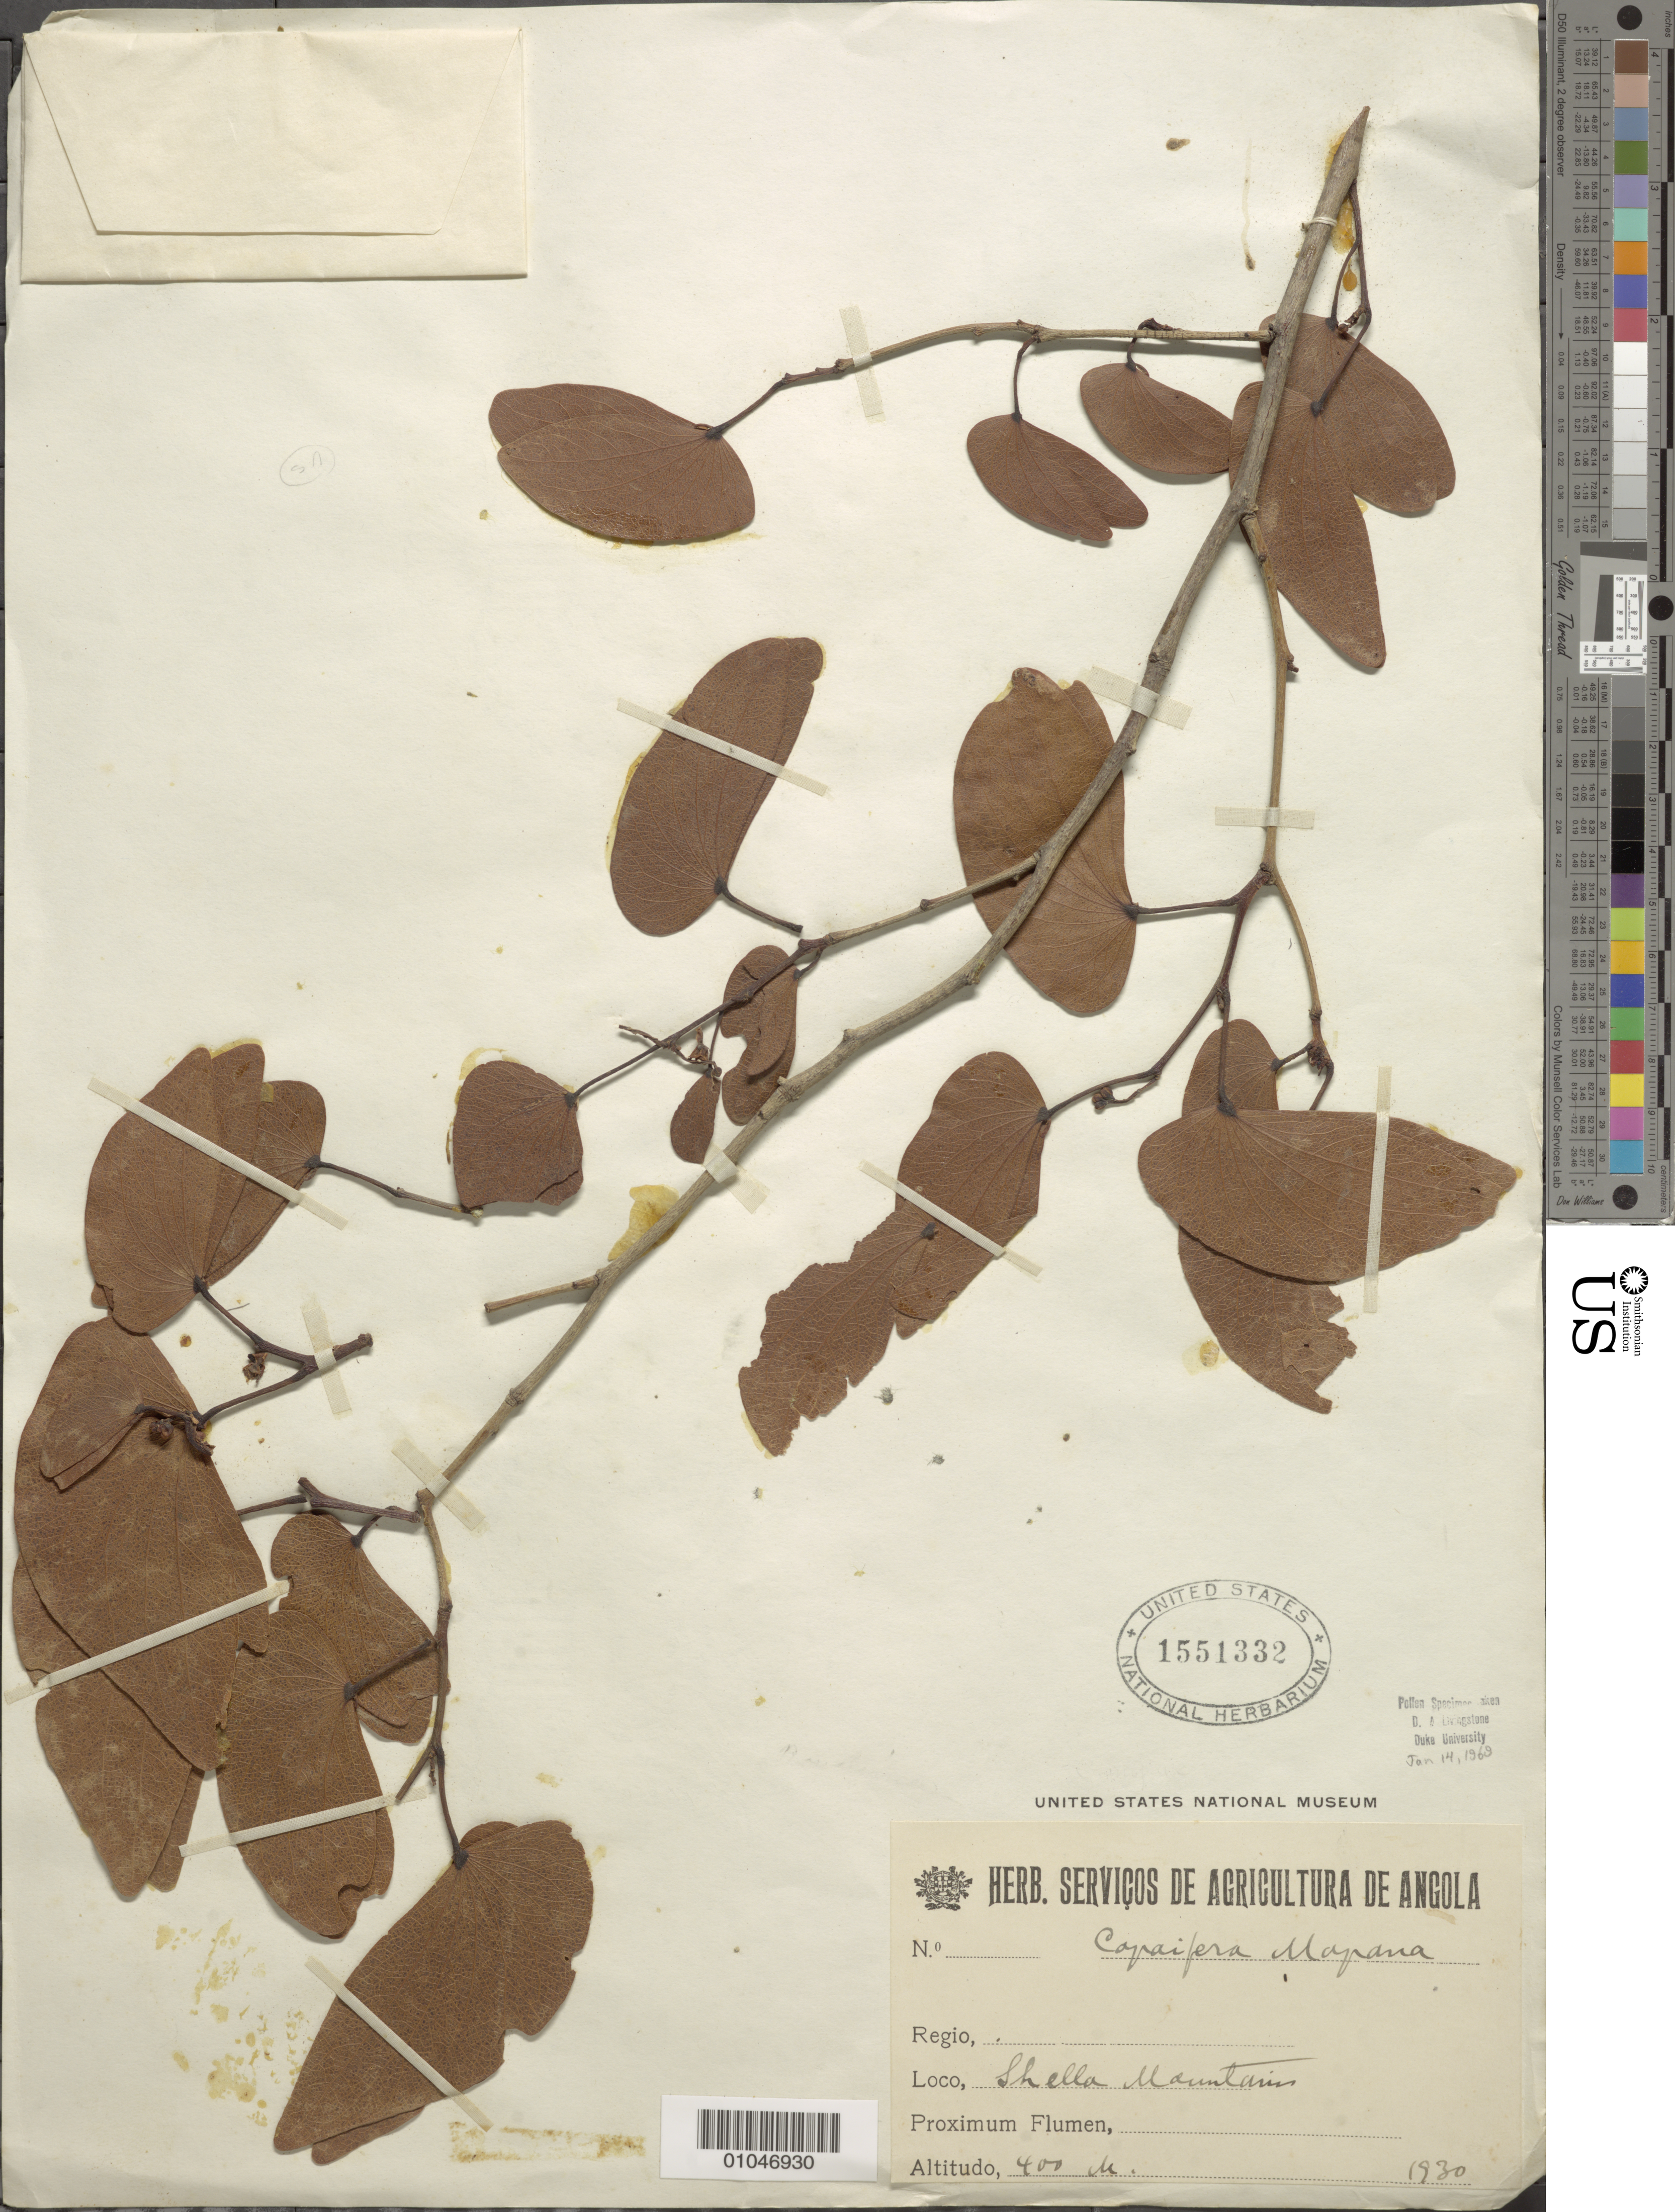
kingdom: Plantae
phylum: Tracheophyta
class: Magnoliopsida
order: Fabales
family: Fabaceae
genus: Copaifera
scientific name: Copaifera mopane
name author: J. Kirk ex Benth.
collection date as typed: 1930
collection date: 1930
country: Angola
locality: Shella Mountains (Serra da Chela)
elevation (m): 400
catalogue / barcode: US 1551332